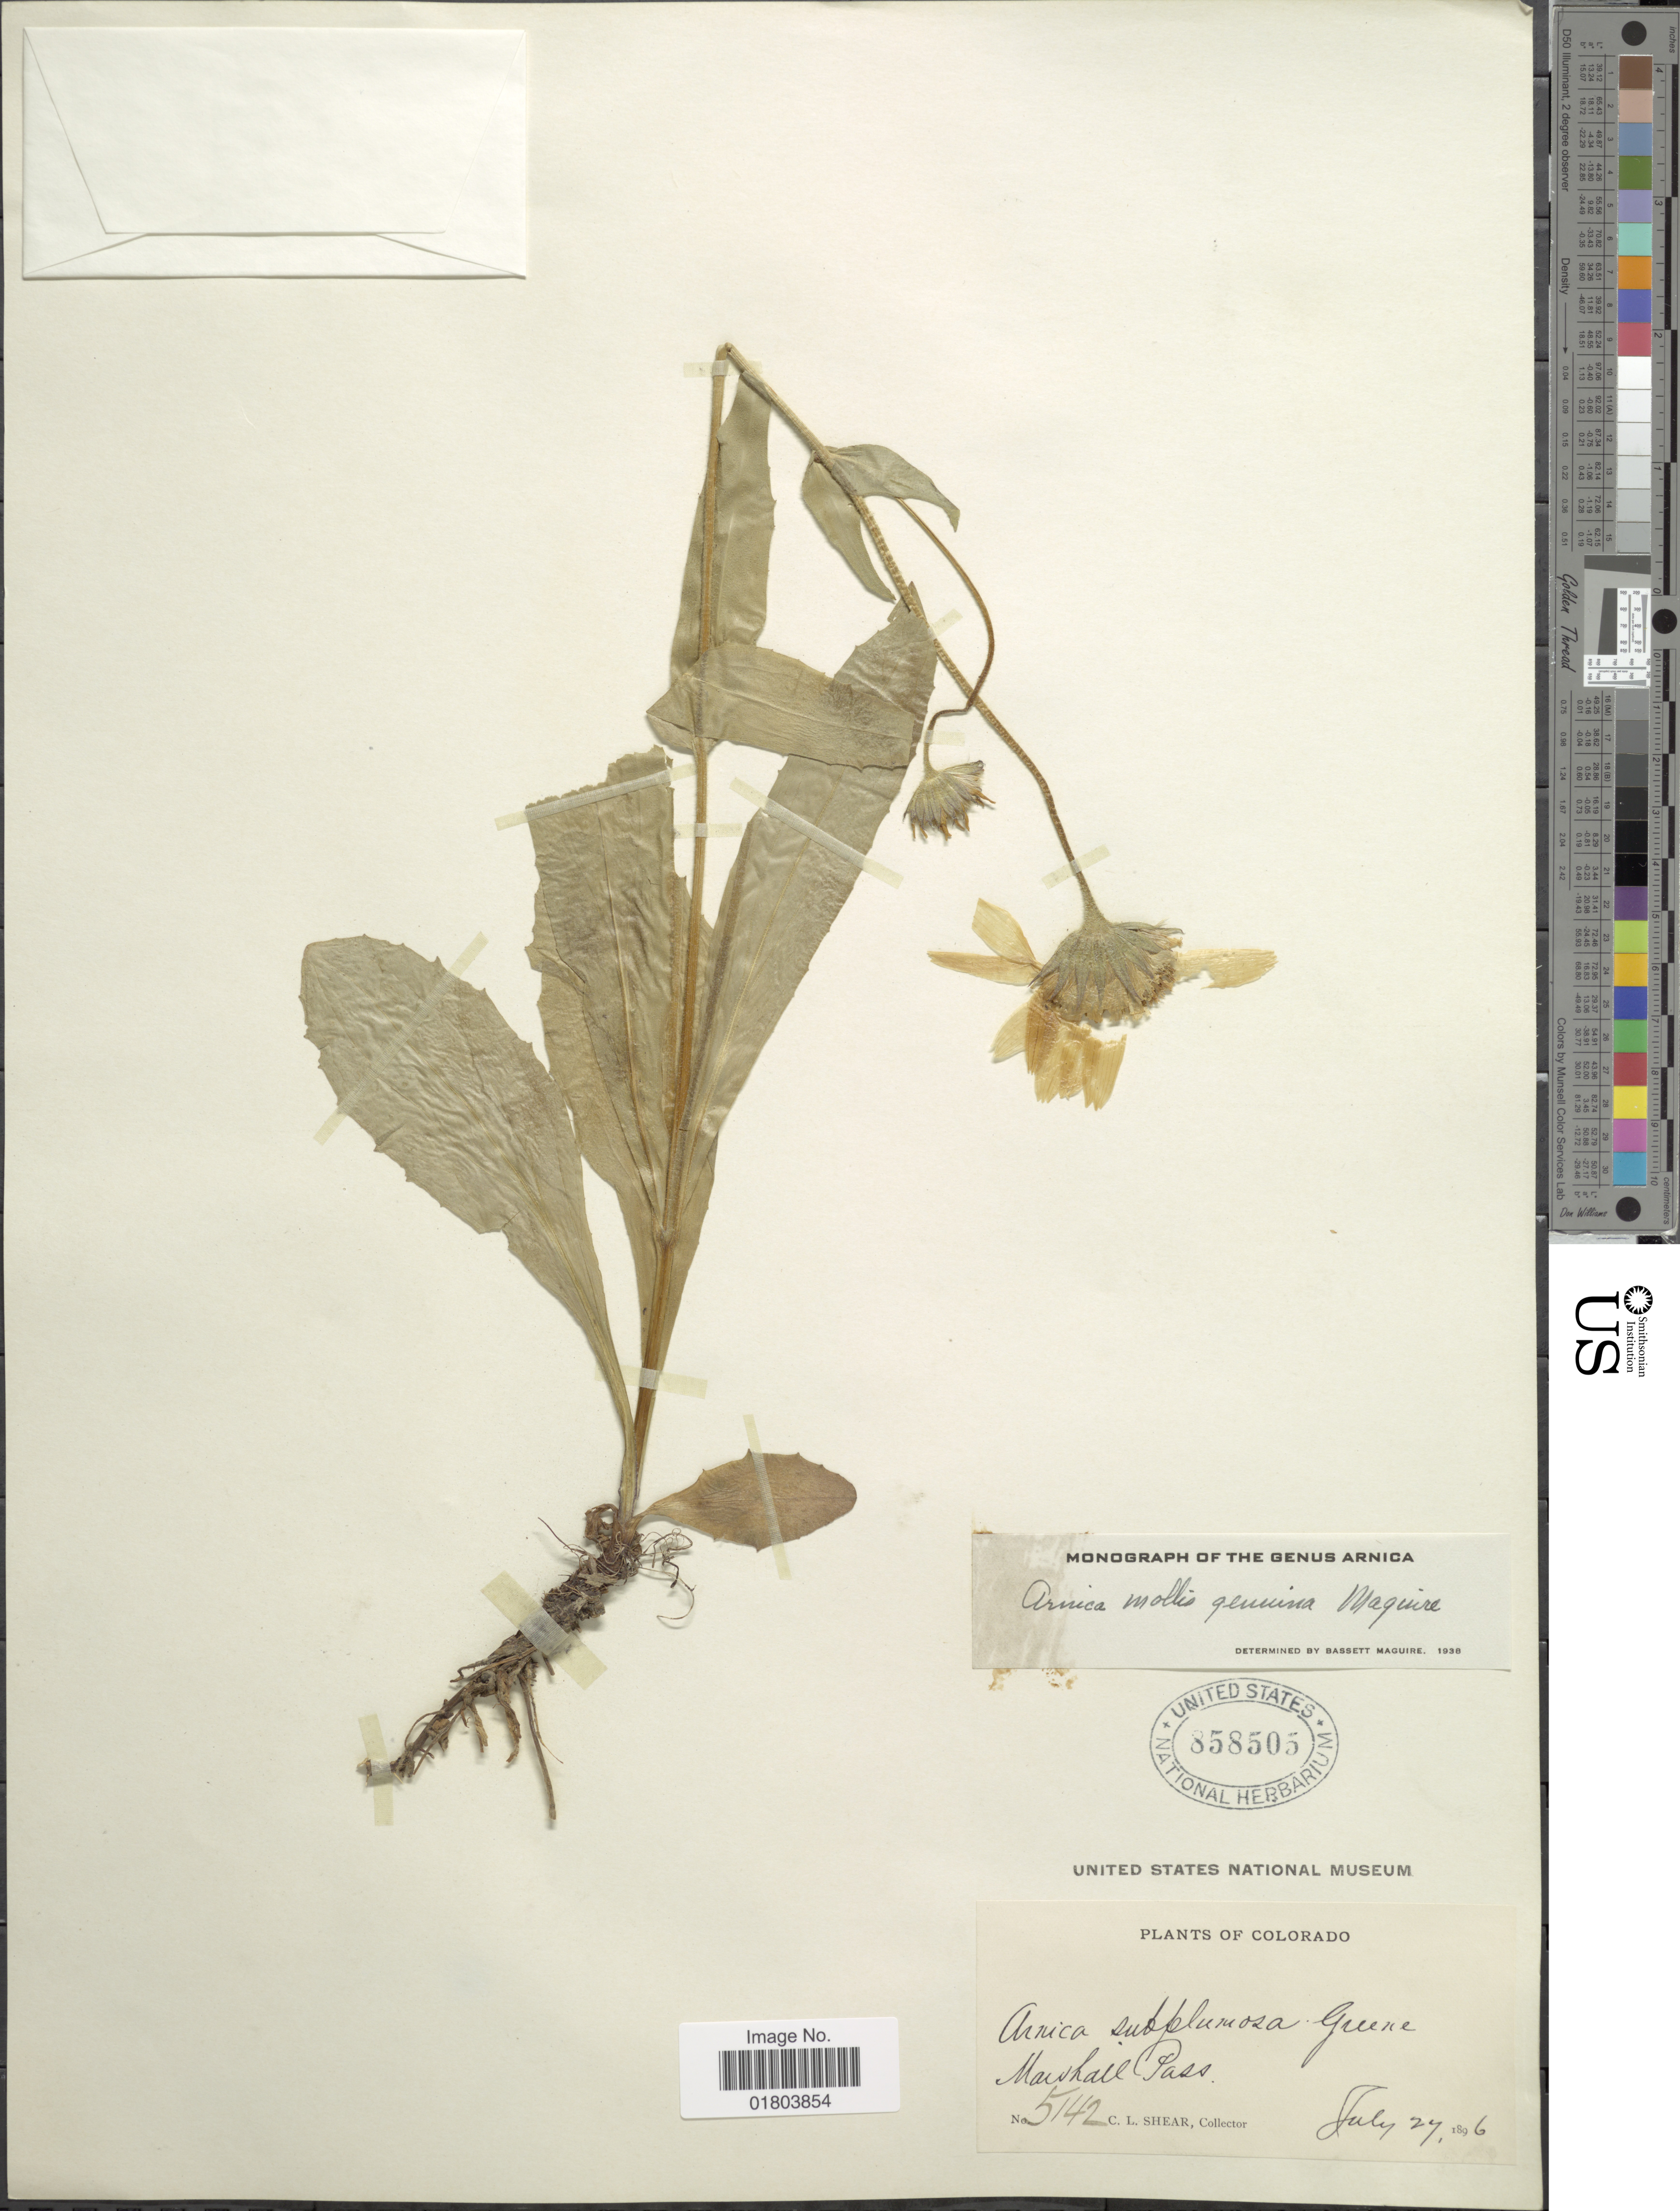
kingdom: Plantae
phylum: Tracheophyta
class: Magnoliopsida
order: Asterales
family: Asteraceae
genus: Arnica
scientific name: Arnica mollis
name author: Hook.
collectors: C. L. Shear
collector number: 5142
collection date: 1896-07-27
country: United States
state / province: Colorado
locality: Marshall Pass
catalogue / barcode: US 858505